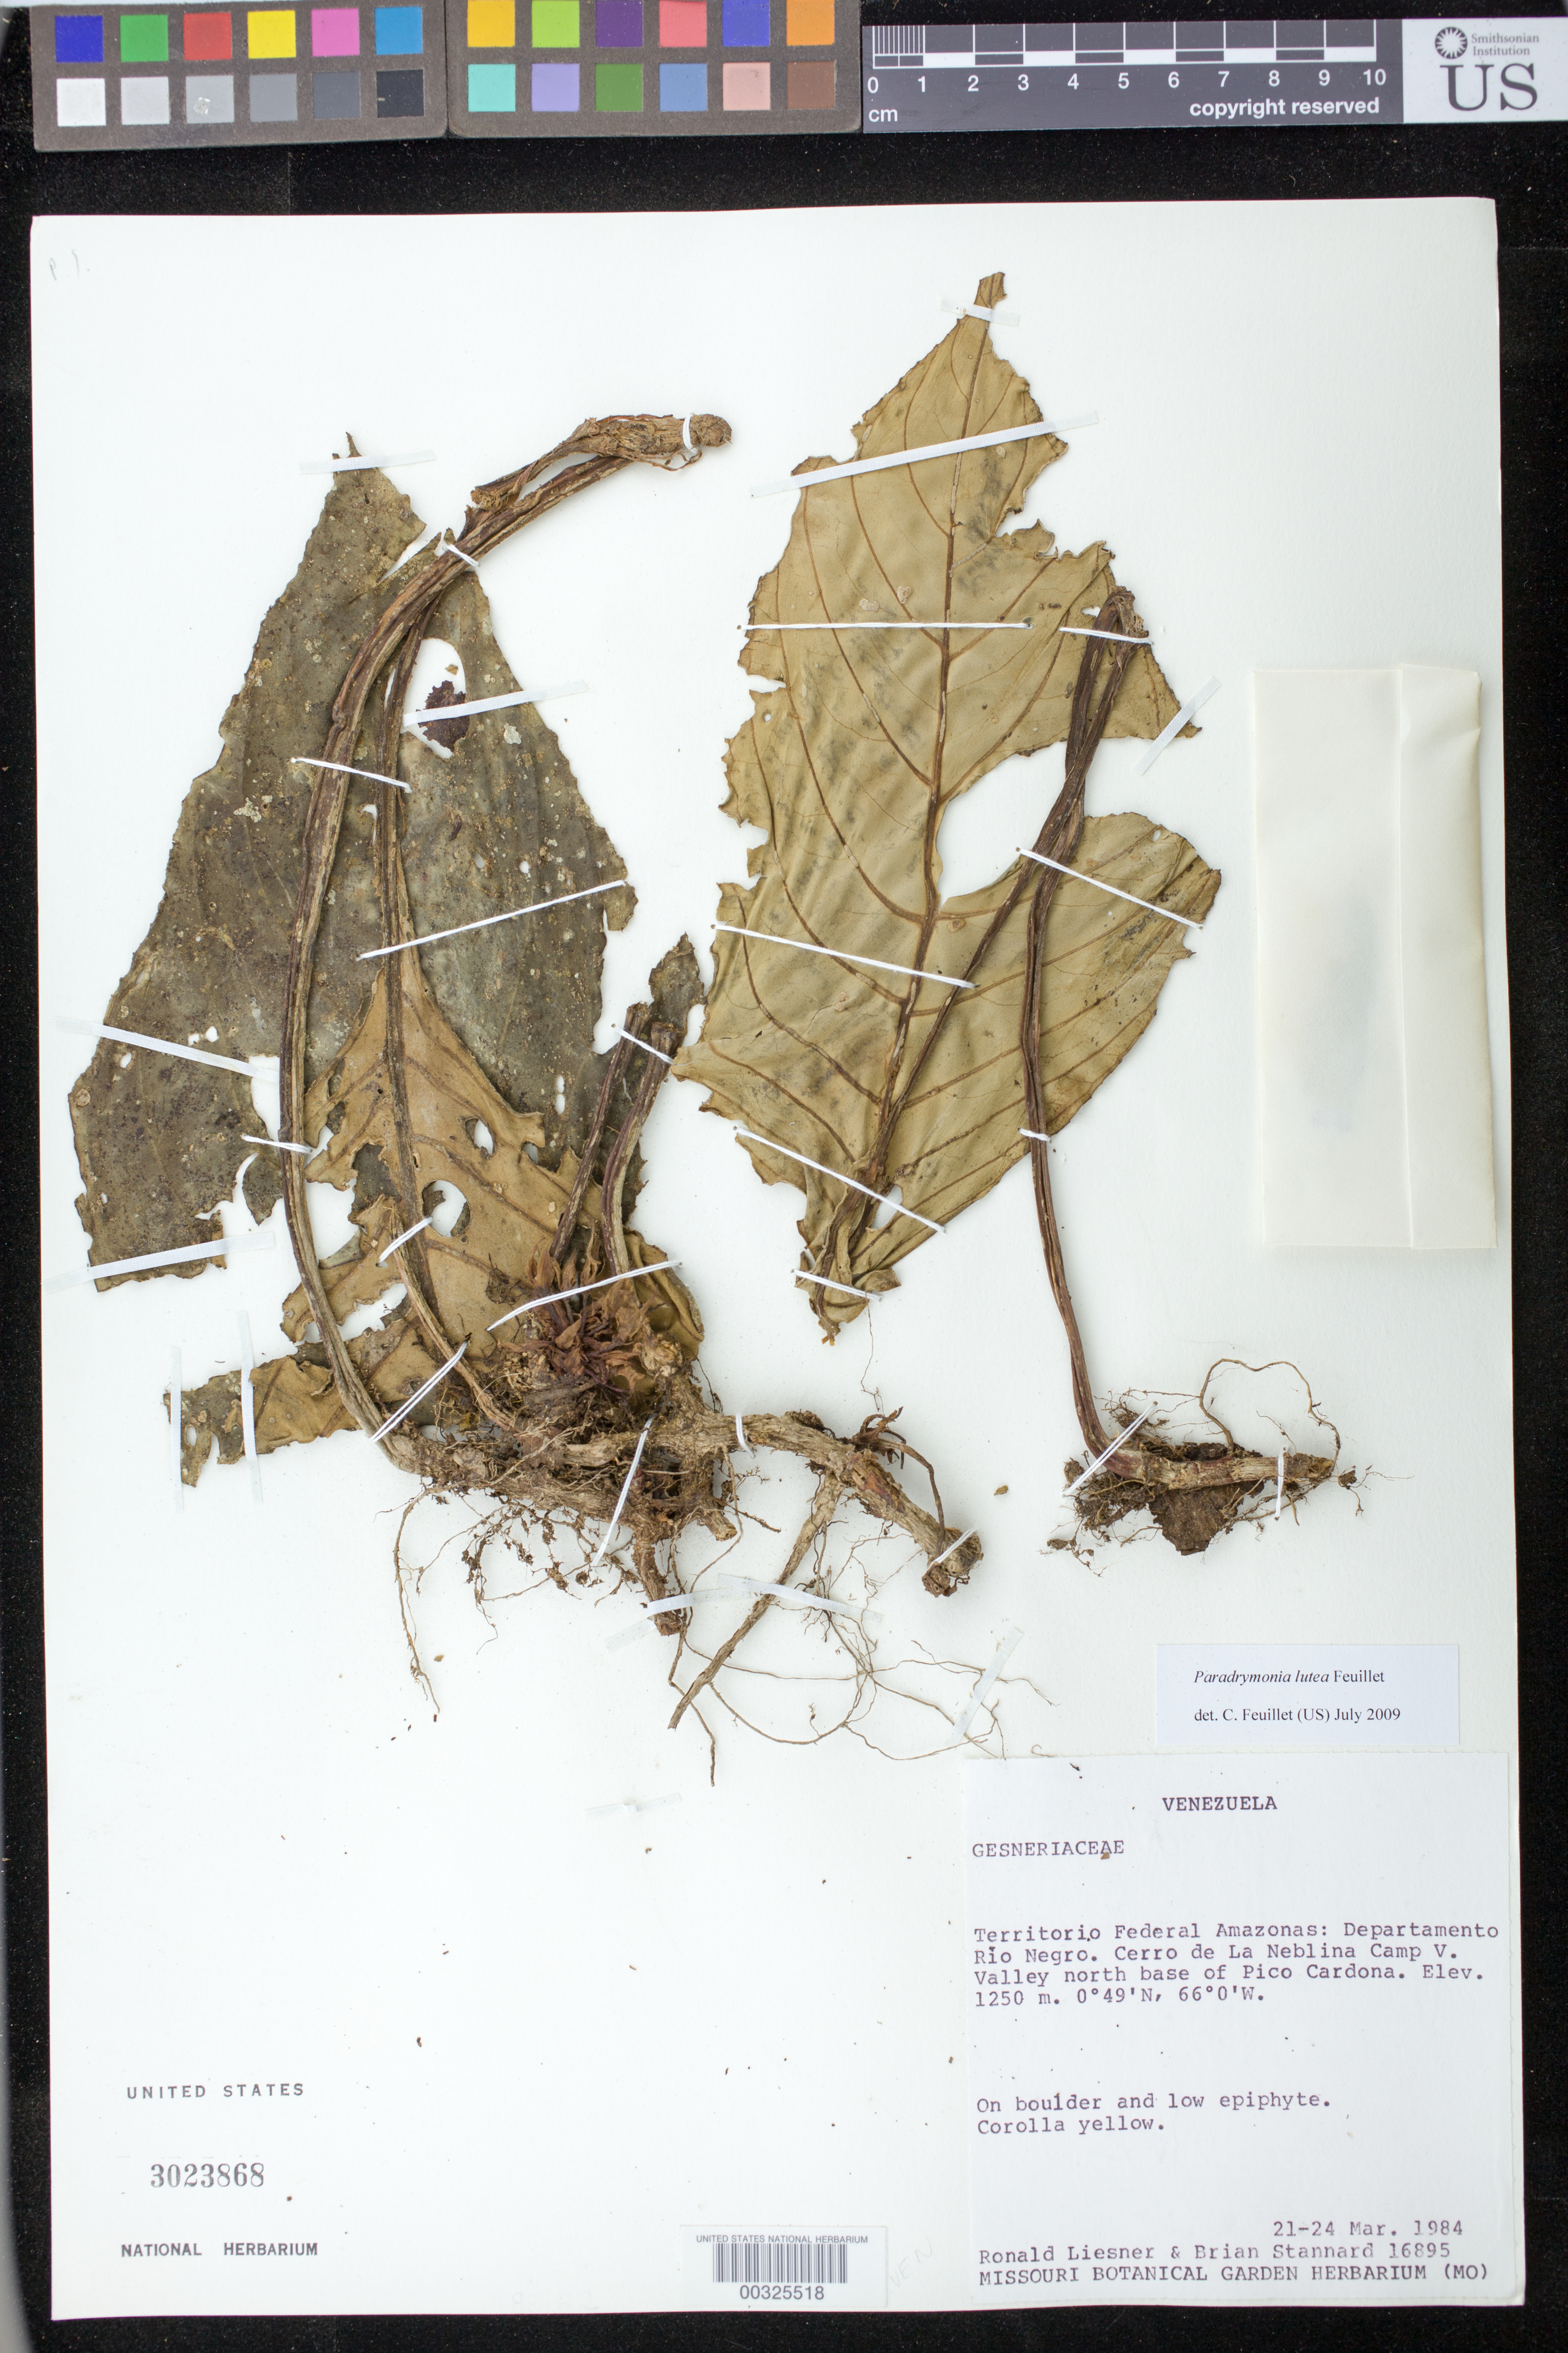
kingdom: Plantae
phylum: Tracheophyta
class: Magnoliopsida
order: Lamiales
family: Gesneriaceae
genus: Paradrymonia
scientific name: Paradrymonia lutea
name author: Feuillet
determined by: Feuillet, C.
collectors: R. L. Liesner & B. L. Stannard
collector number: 16895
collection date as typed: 21-24 Mar 1984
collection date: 1984-03-21/1984-03-24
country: Venezuela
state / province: Amazonas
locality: Rio Negro Dept., Cerro de la Neblina camp V, valley N base of Pico Cardona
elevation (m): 1250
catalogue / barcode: US 3023868